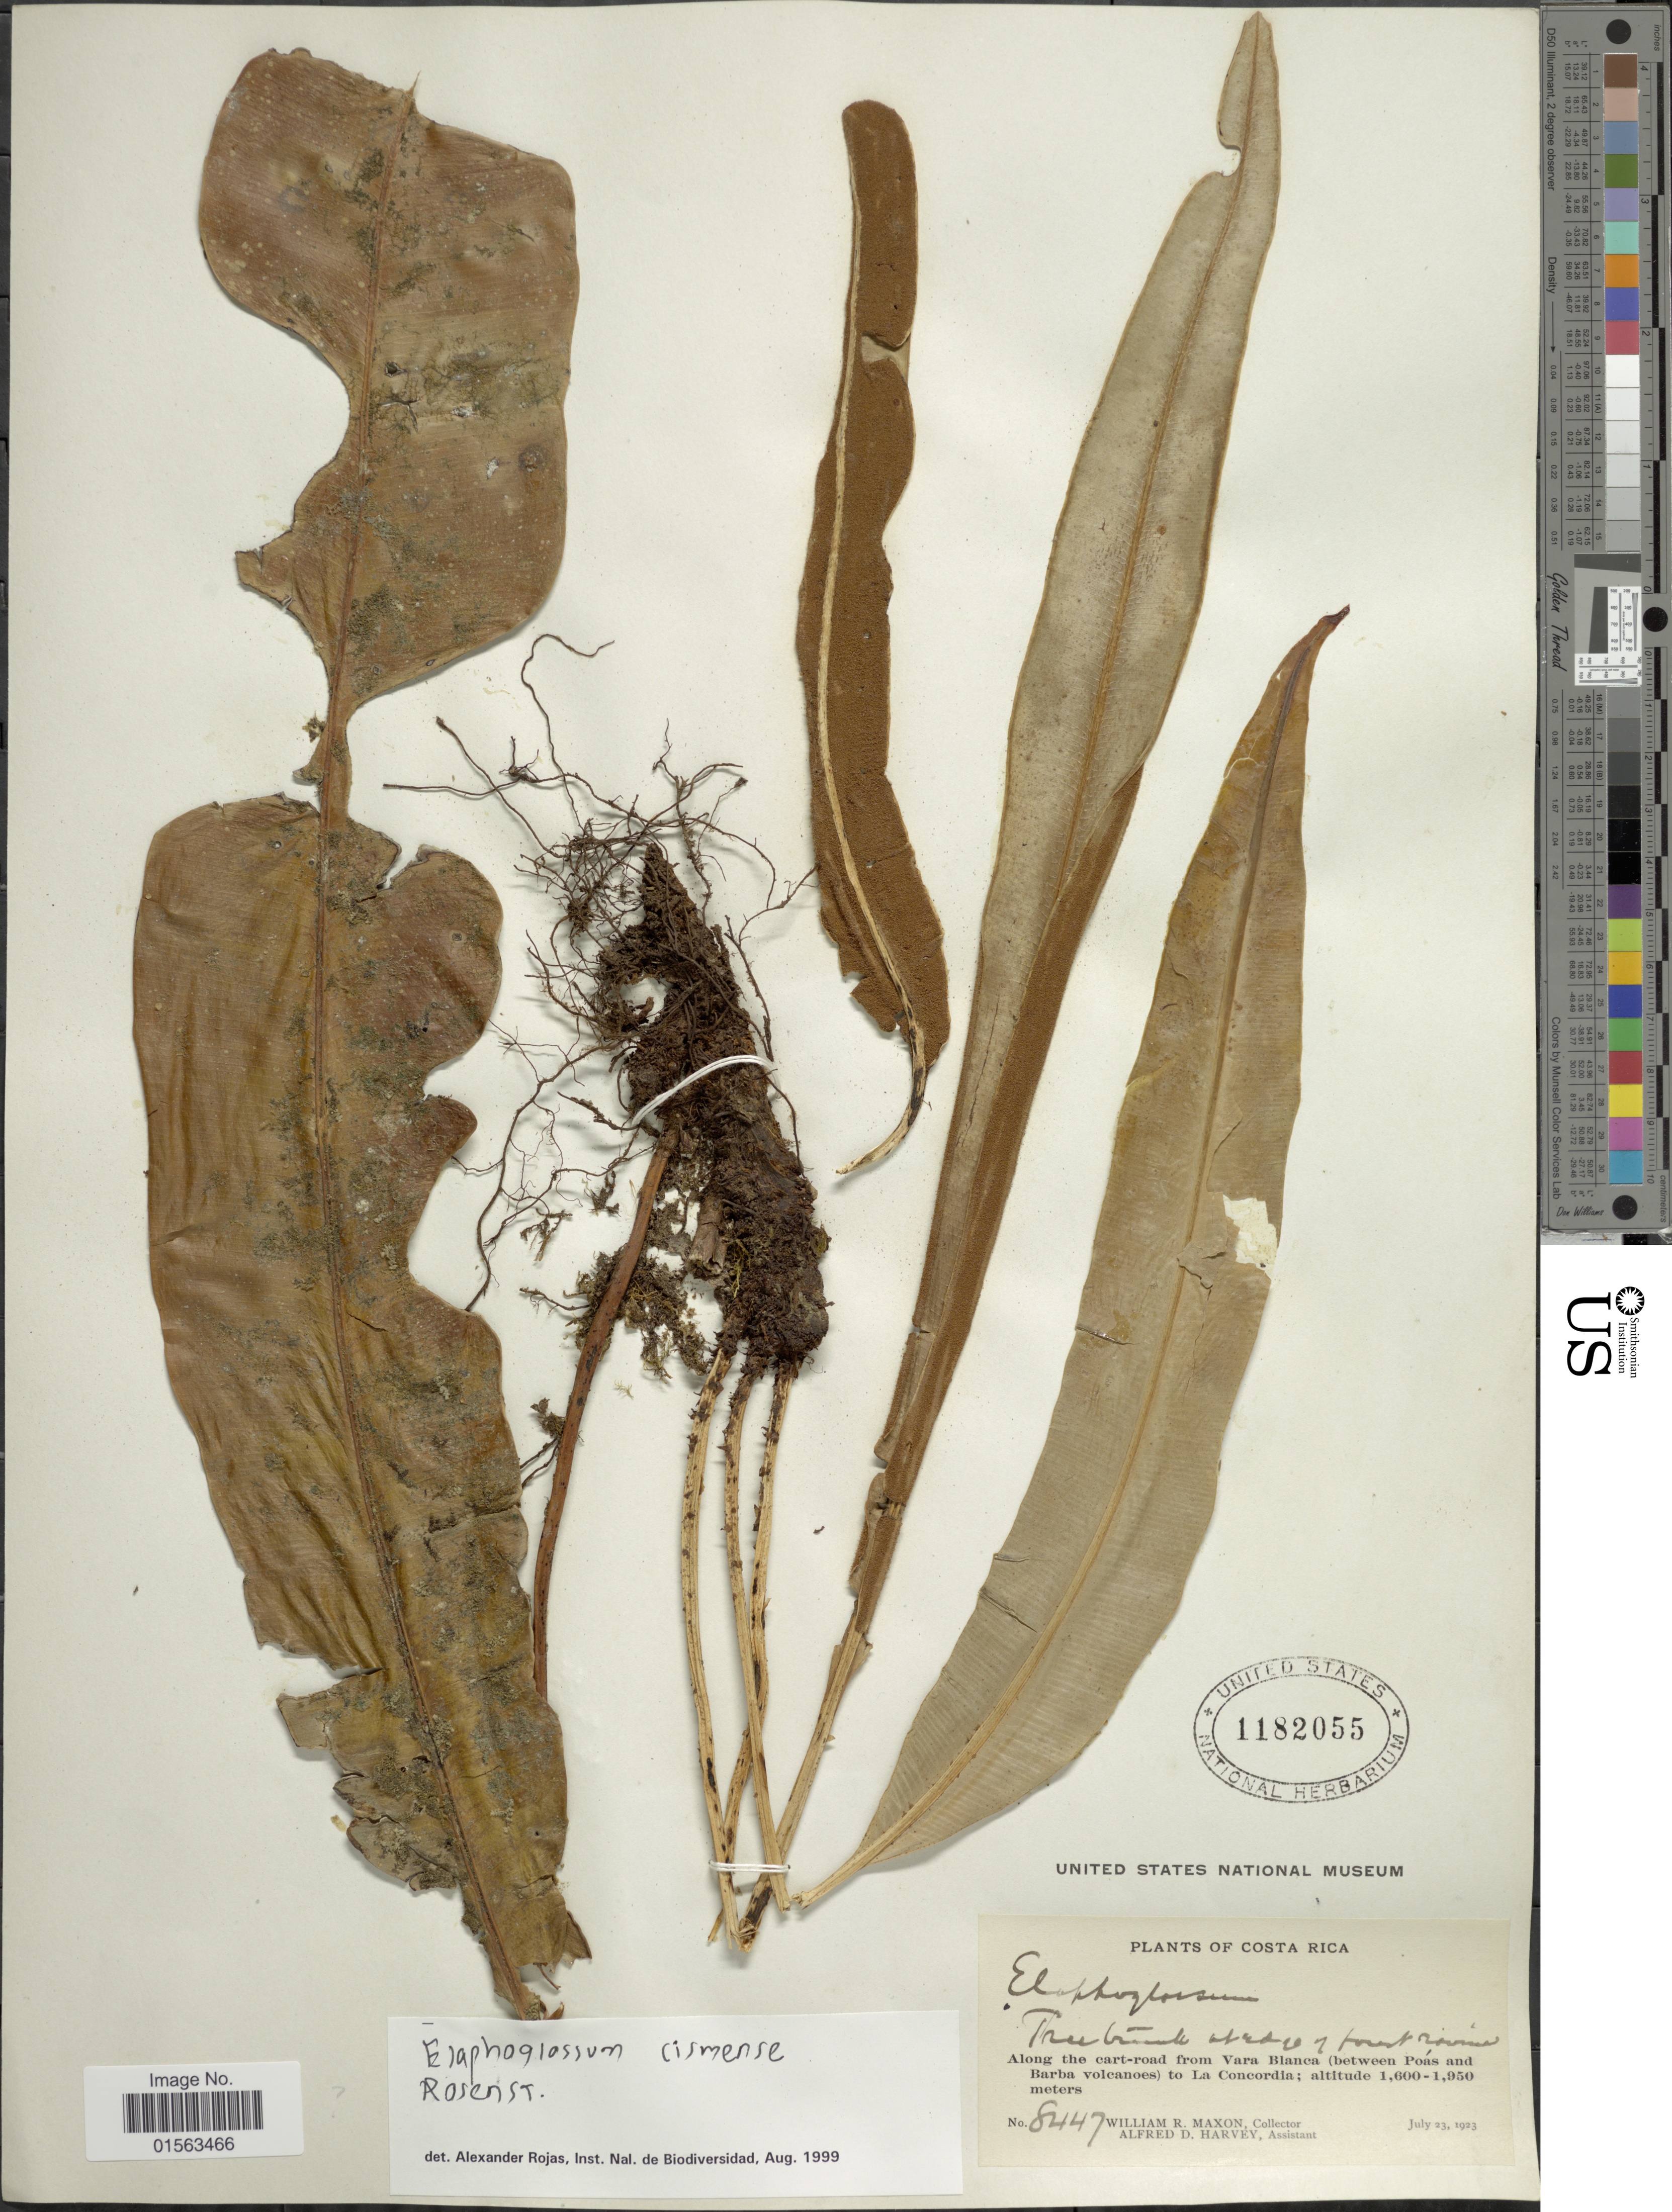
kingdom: Plantae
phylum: Tracheophyta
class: Polypodiopsida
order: Polypodiales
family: Dryopteridaceae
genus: Elaphoglossum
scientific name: Elaphoglossum cismense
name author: Rosenst.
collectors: W. R. Maxon & A. D. Harvey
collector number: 8447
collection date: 1923-07-23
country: Costa Rica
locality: Along the cart-road from Vara Blanca (between Poas and Barba volcanoes) to La Concordia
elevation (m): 1600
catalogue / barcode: US 1182055